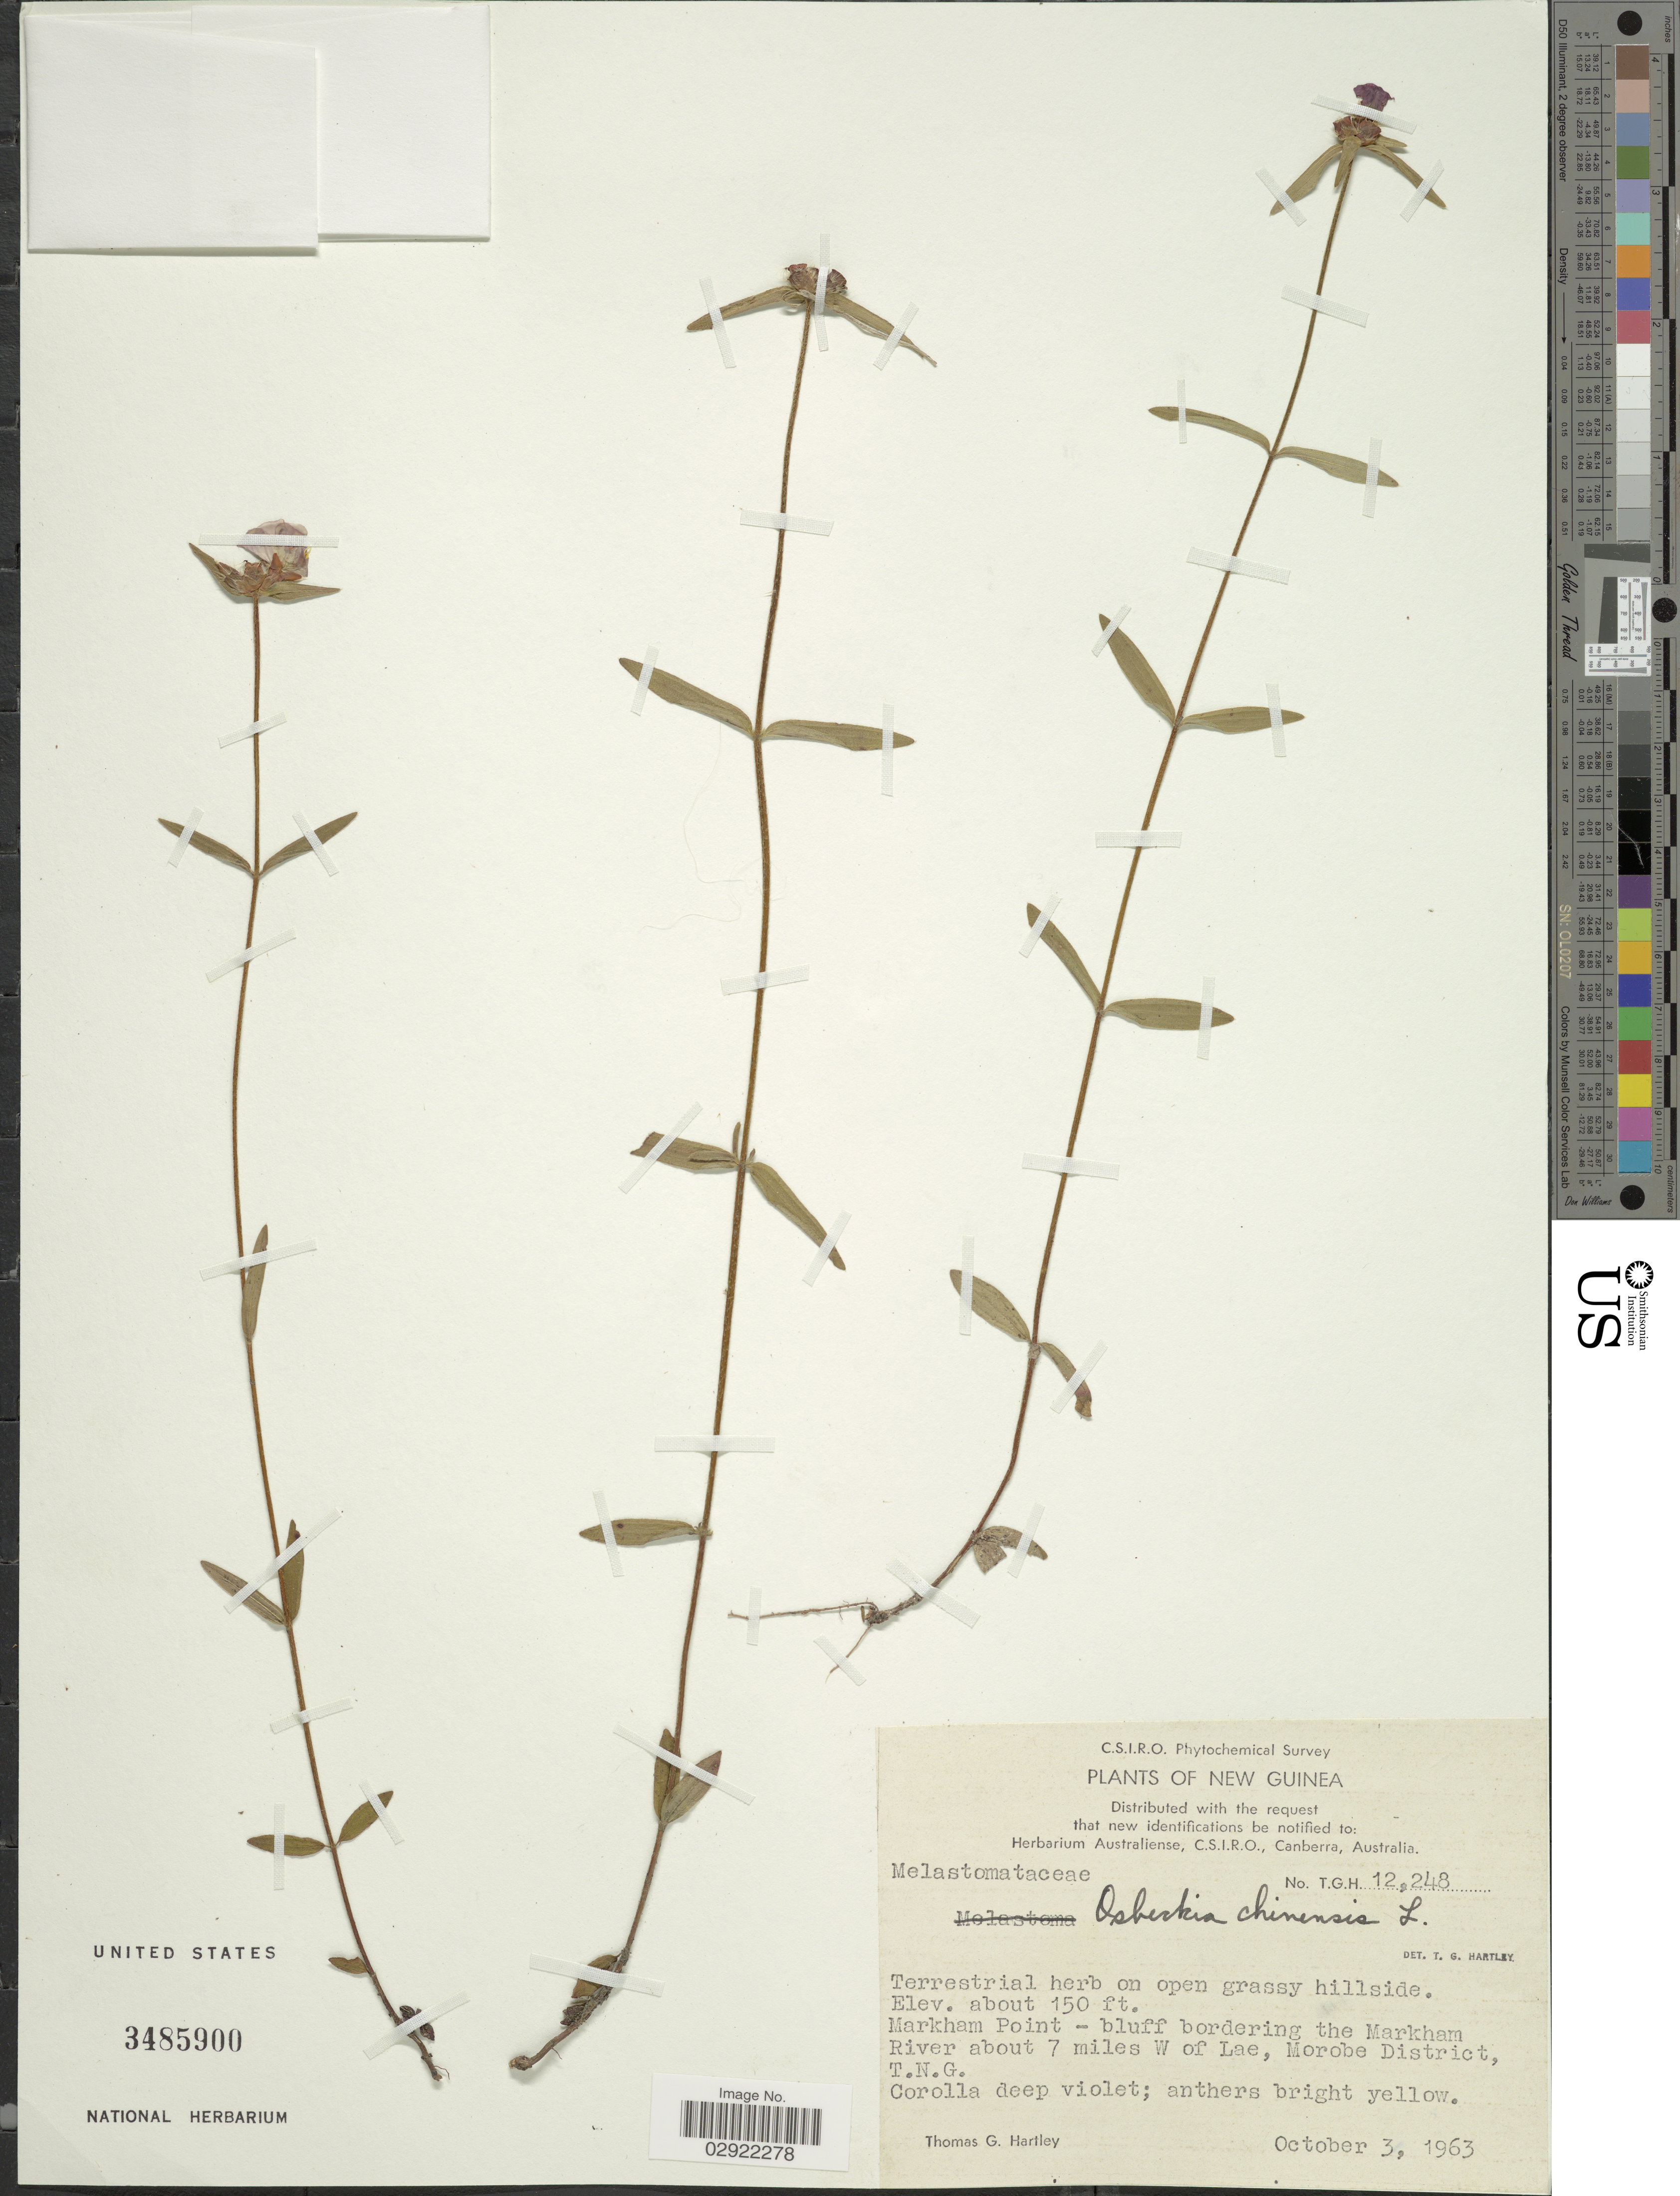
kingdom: Plantae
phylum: Tracheophyta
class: Magnoliopsida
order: Myrtales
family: Melastomataceae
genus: Osbeckia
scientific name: Osbeckia chinensis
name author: L.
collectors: T. G. Hartley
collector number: T.G.H.12248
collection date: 1963-10-03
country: Papua New Guinea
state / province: Morobe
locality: New Guinea. Markham Point - bluff bordering the Markham River about 7 miles W of Lae, Morobe District, T. N. G.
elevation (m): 46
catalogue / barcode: US 3485900